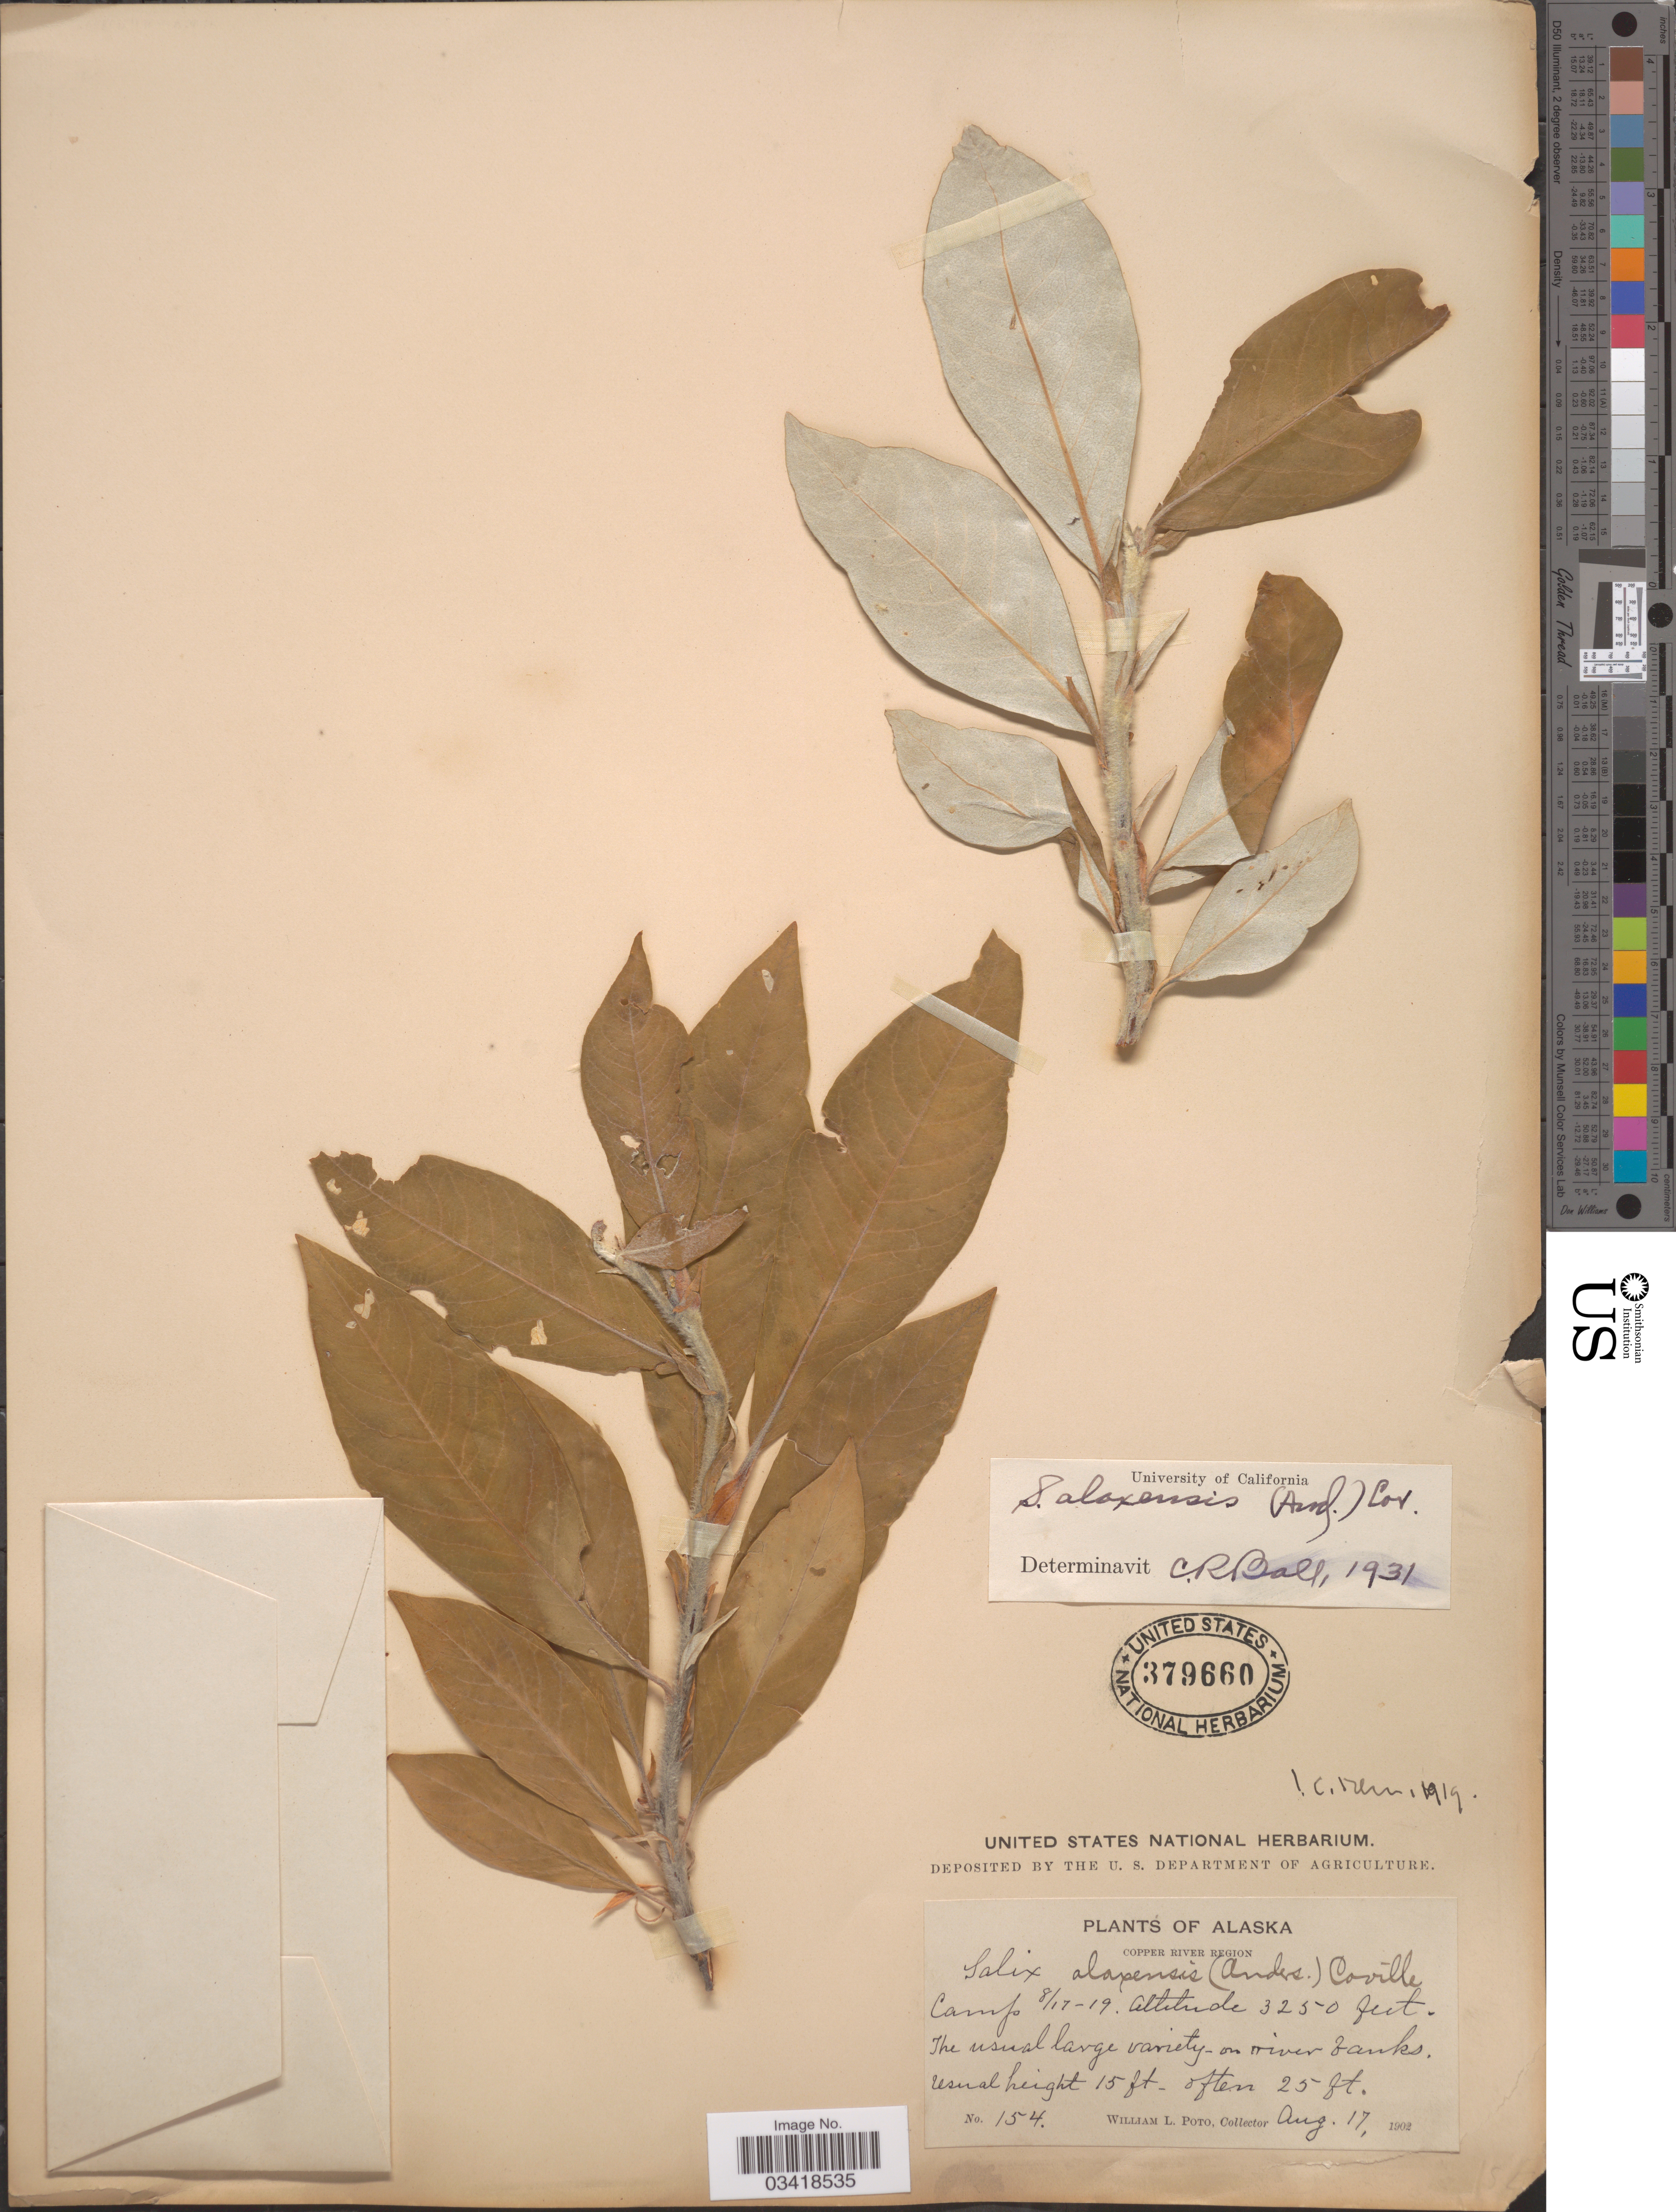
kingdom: Plantae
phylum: Tracheophyta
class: Magnoliopsida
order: Malpighiales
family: Salicaceae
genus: Salix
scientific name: Salix alaxensis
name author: (Andersson) Coville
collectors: W. Poto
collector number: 154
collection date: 1902-08-17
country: United States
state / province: Alaska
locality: Copper River Region. Camp 8/17-19. On river banks.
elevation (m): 991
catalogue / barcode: US 379660